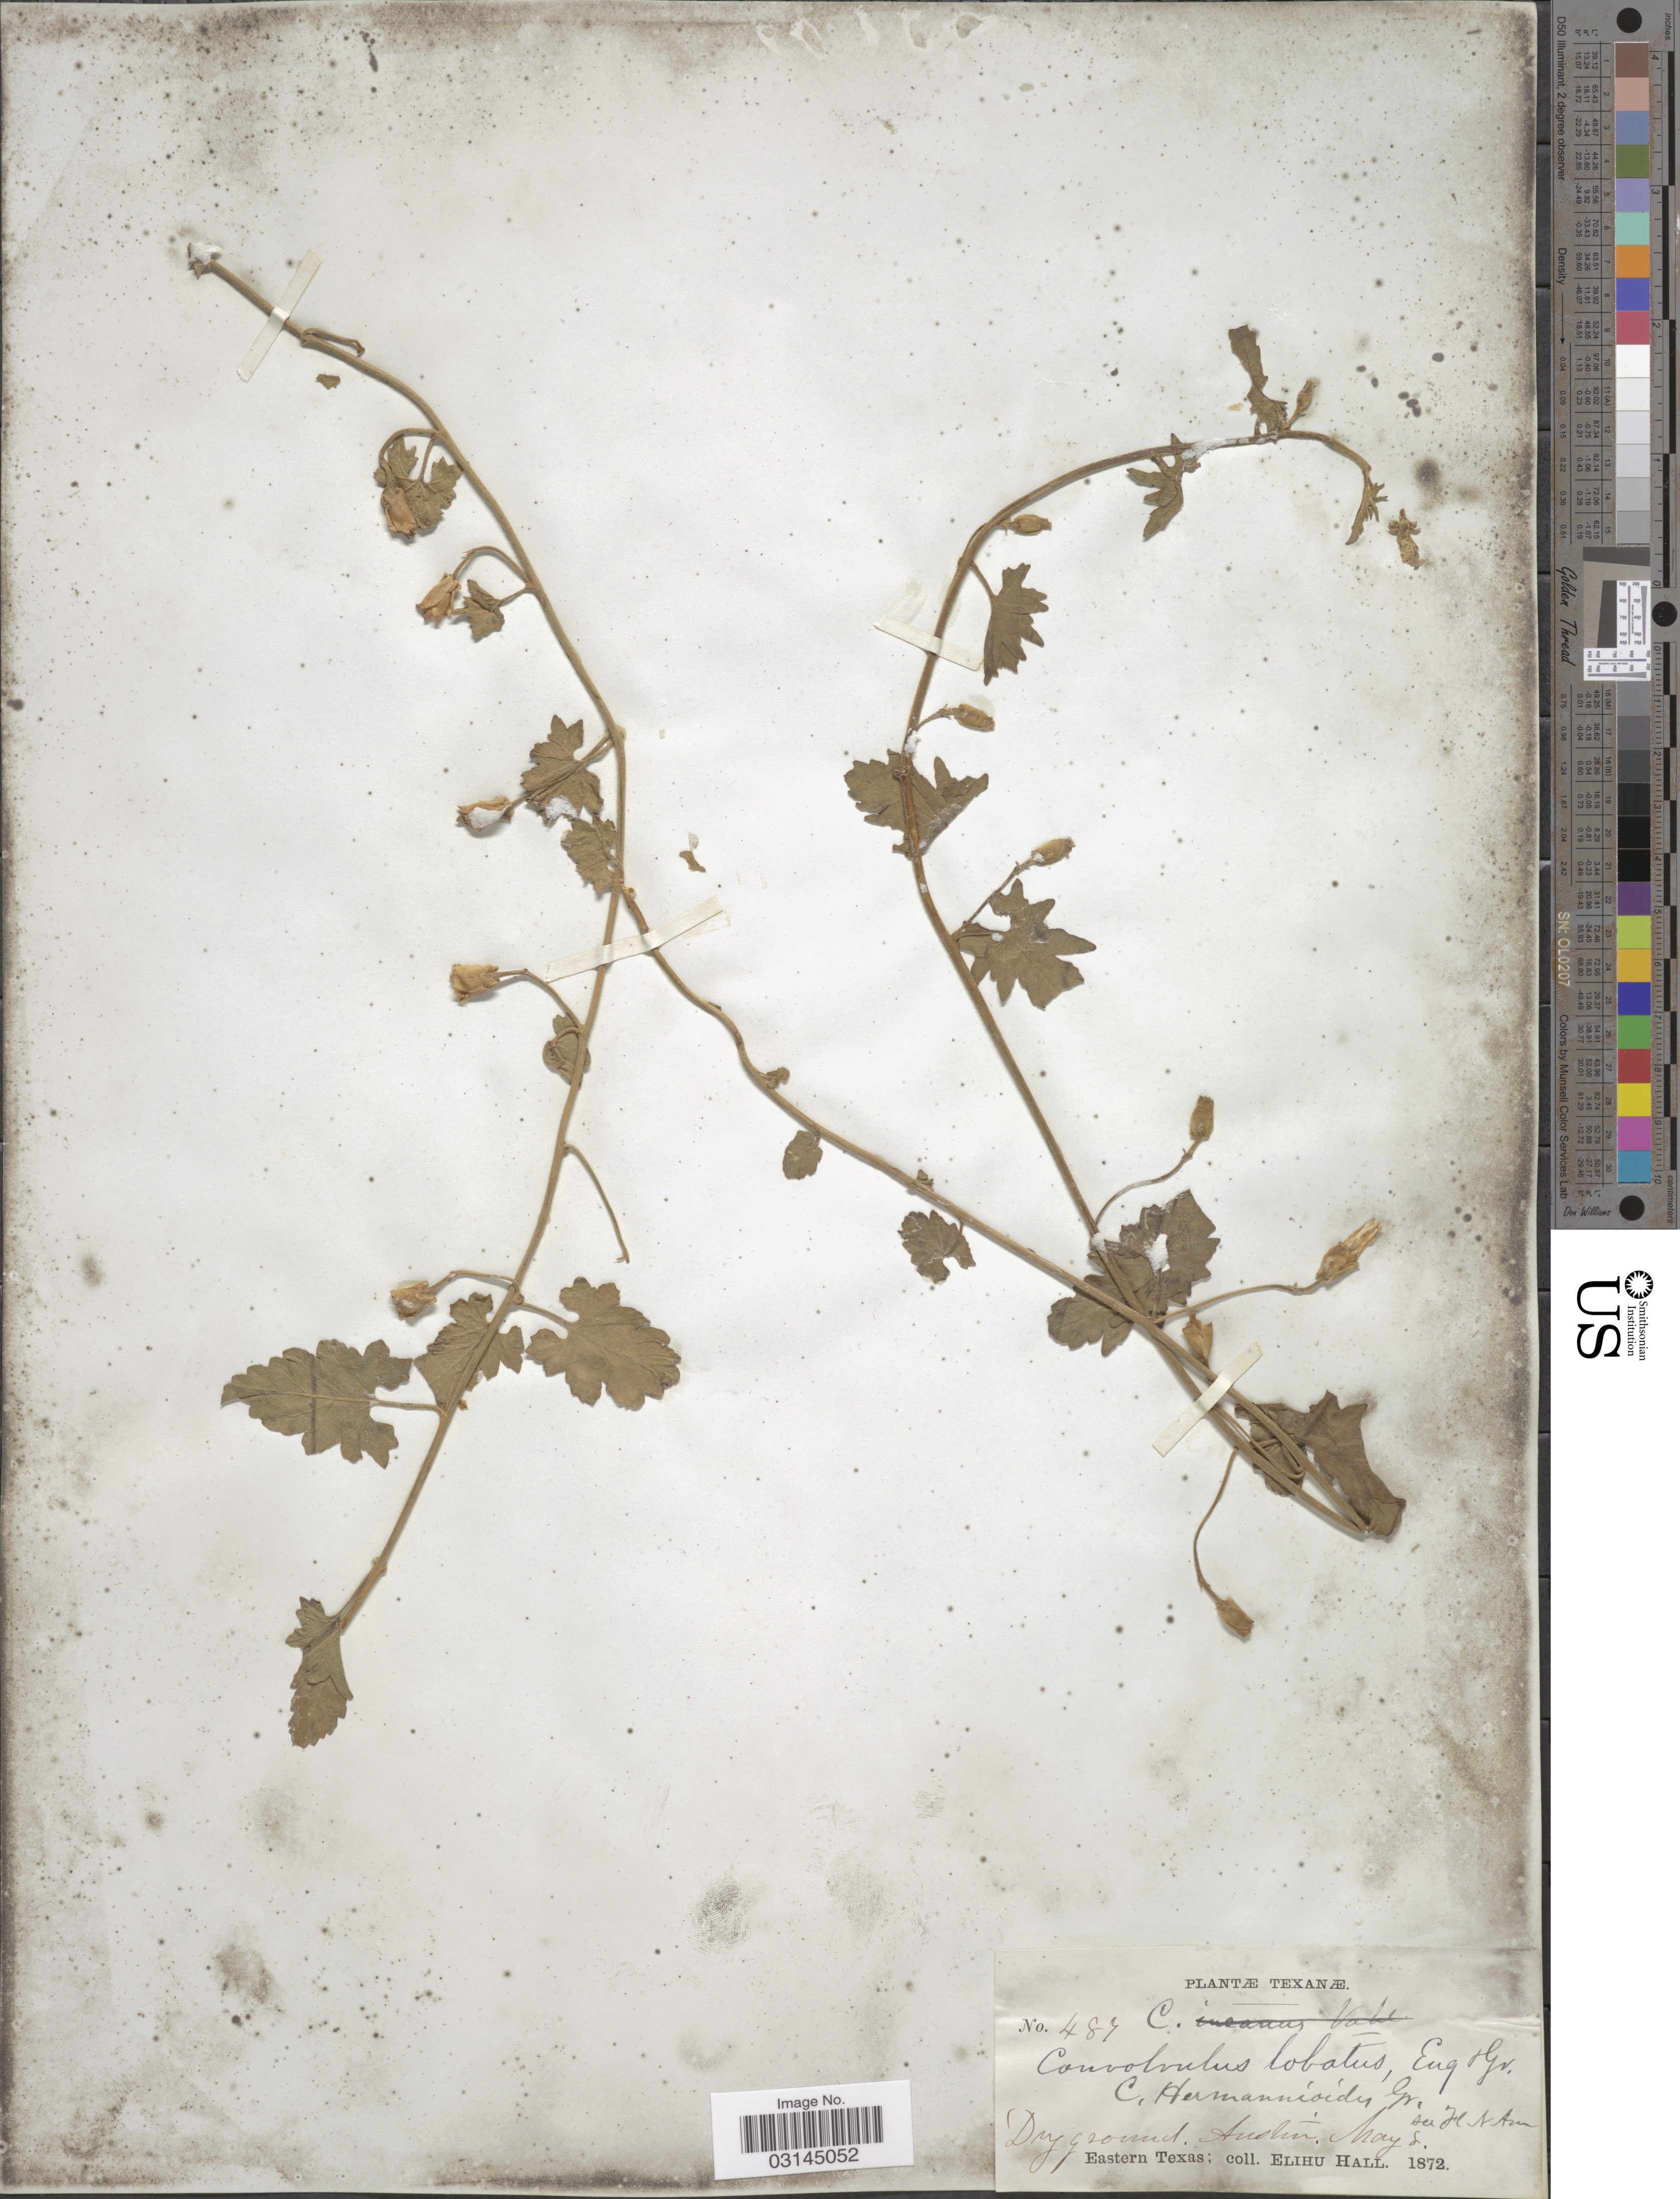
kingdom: Plantae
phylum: Tracheophyta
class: Magnoliopsida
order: Solanales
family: Convolvulaceae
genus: Convolvulus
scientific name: Convolvulus hermannioides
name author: A. Gray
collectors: E. Hall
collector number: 487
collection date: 1872-05-08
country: United States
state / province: Texas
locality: Austin. Eastern Texas.